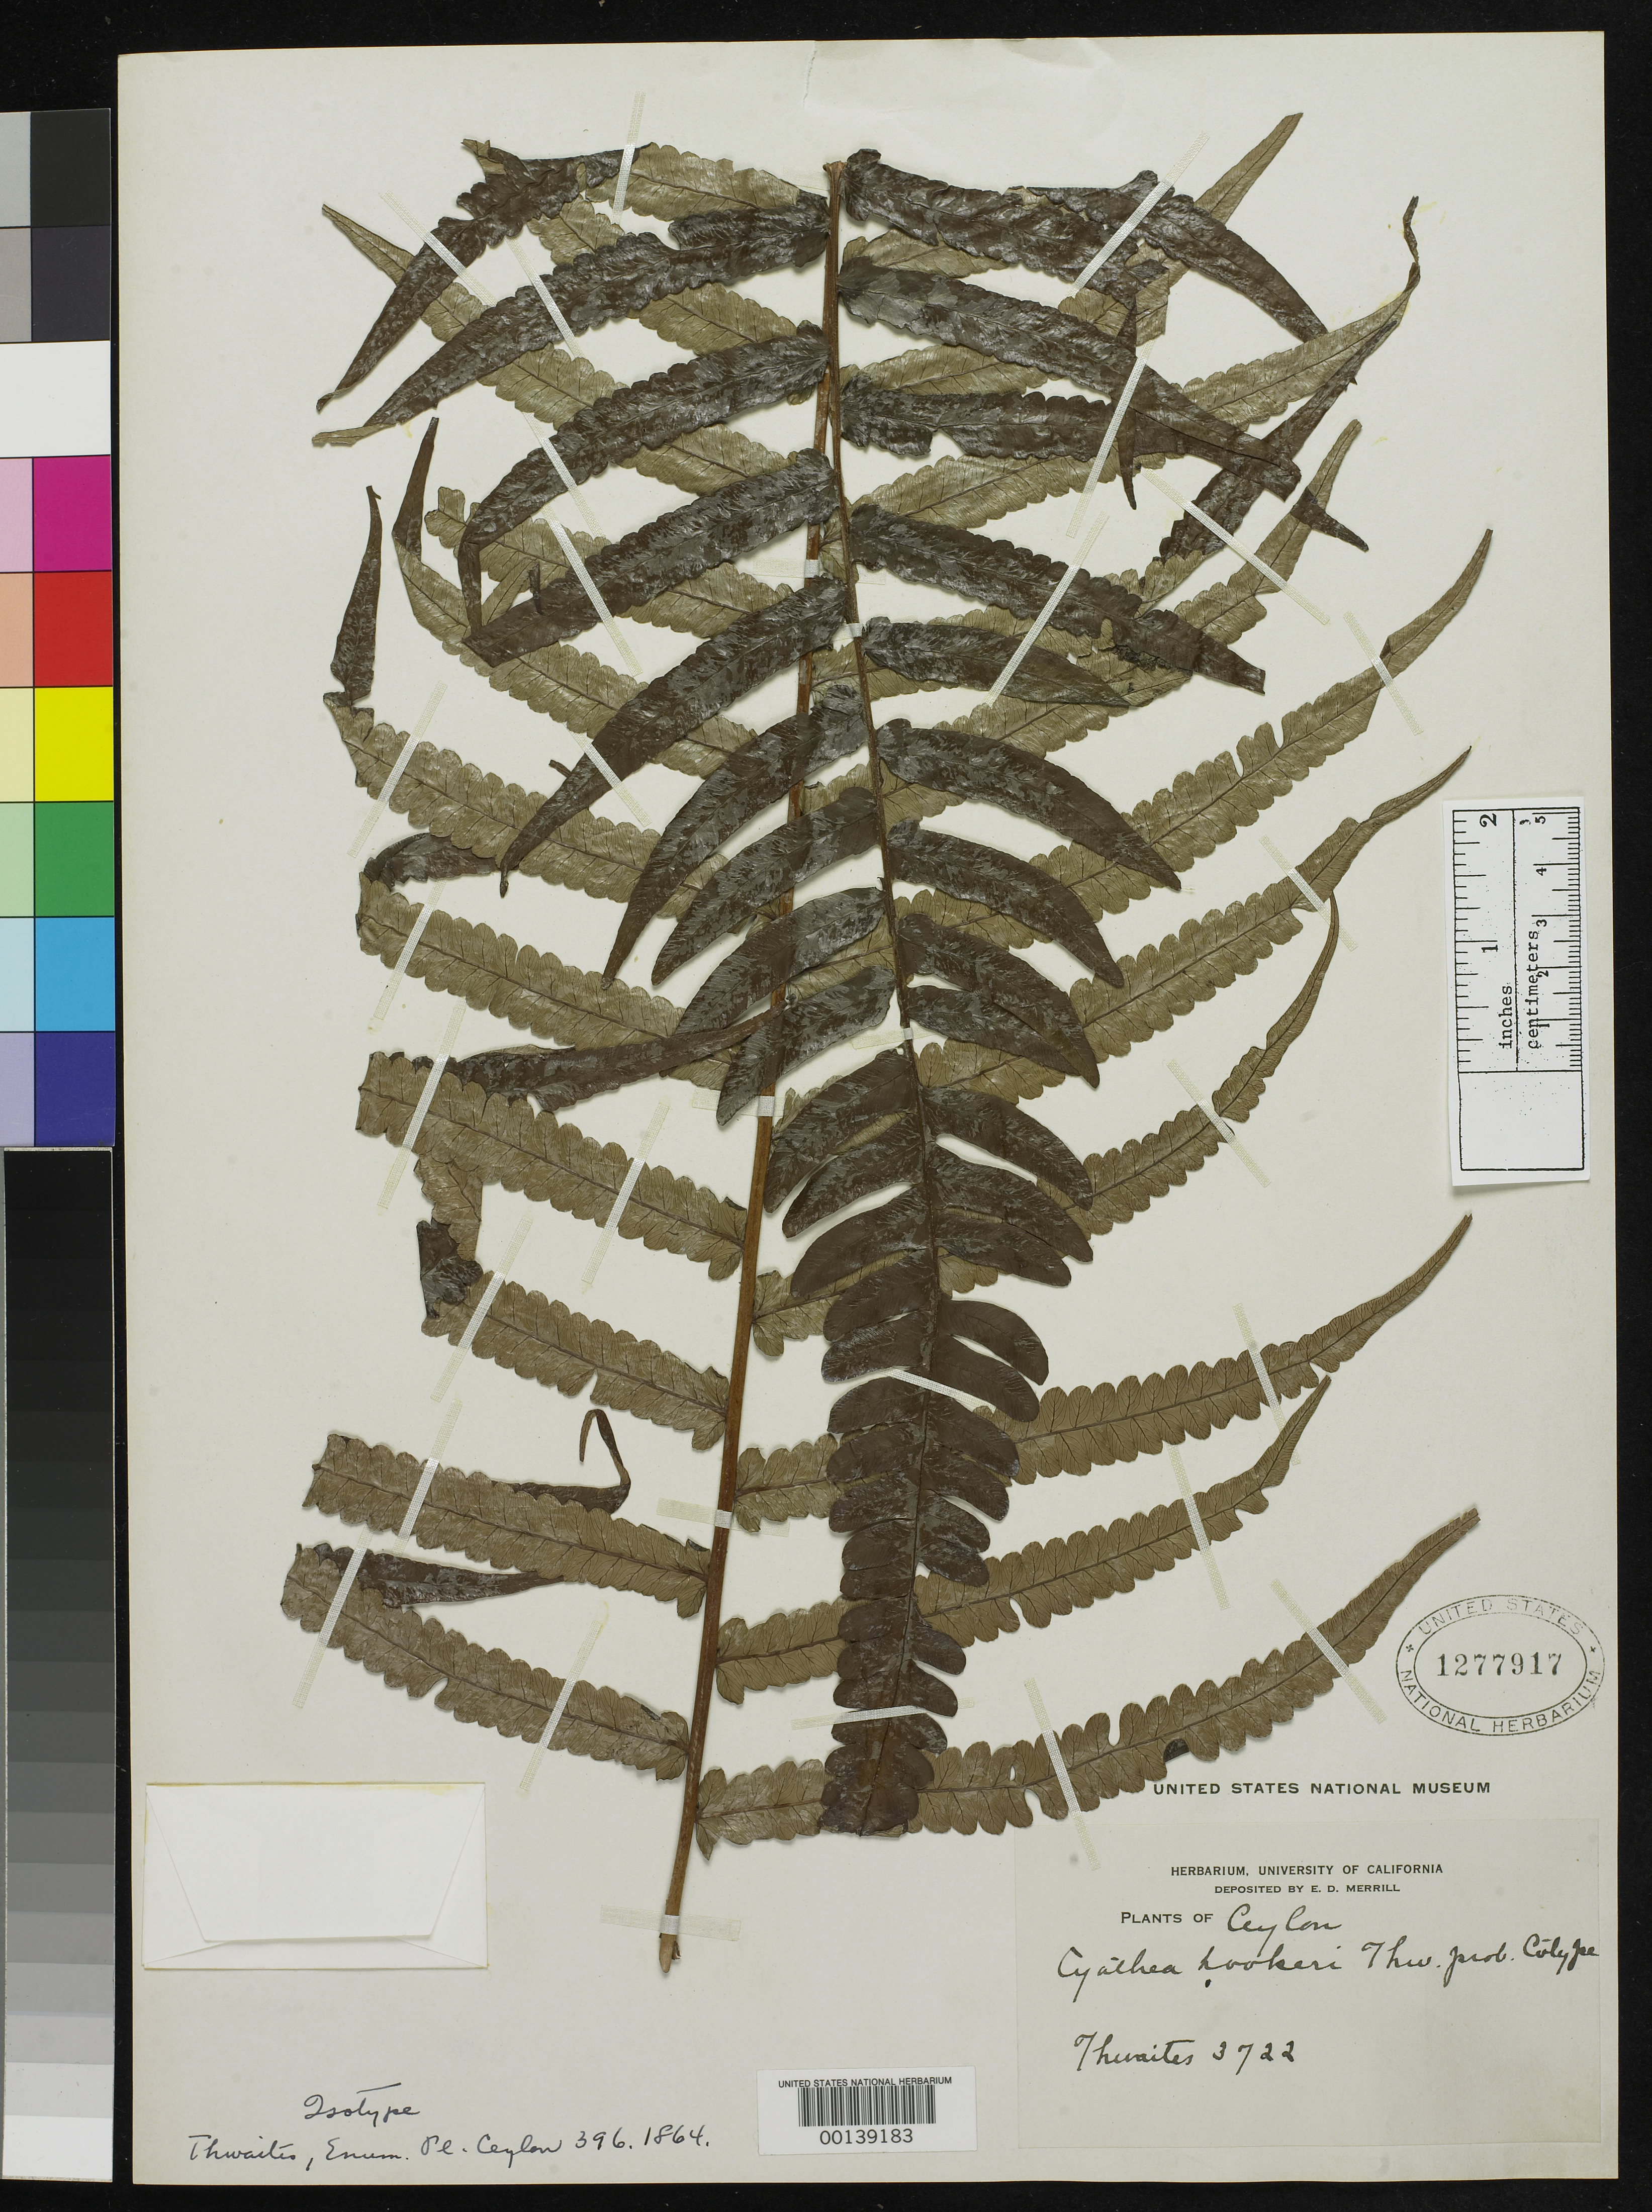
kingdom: Plantae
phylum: Tracheophyta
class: Polypodiopsida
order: Cyatheales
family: Cyatheaceae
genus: Cyathea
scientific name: Cyathea hookeri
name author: Thwaites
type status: Type Collection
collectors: G. H. K. Thwaites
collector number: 3722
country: Sri Lanka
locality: "Ceylon"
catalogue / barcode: US 1277917